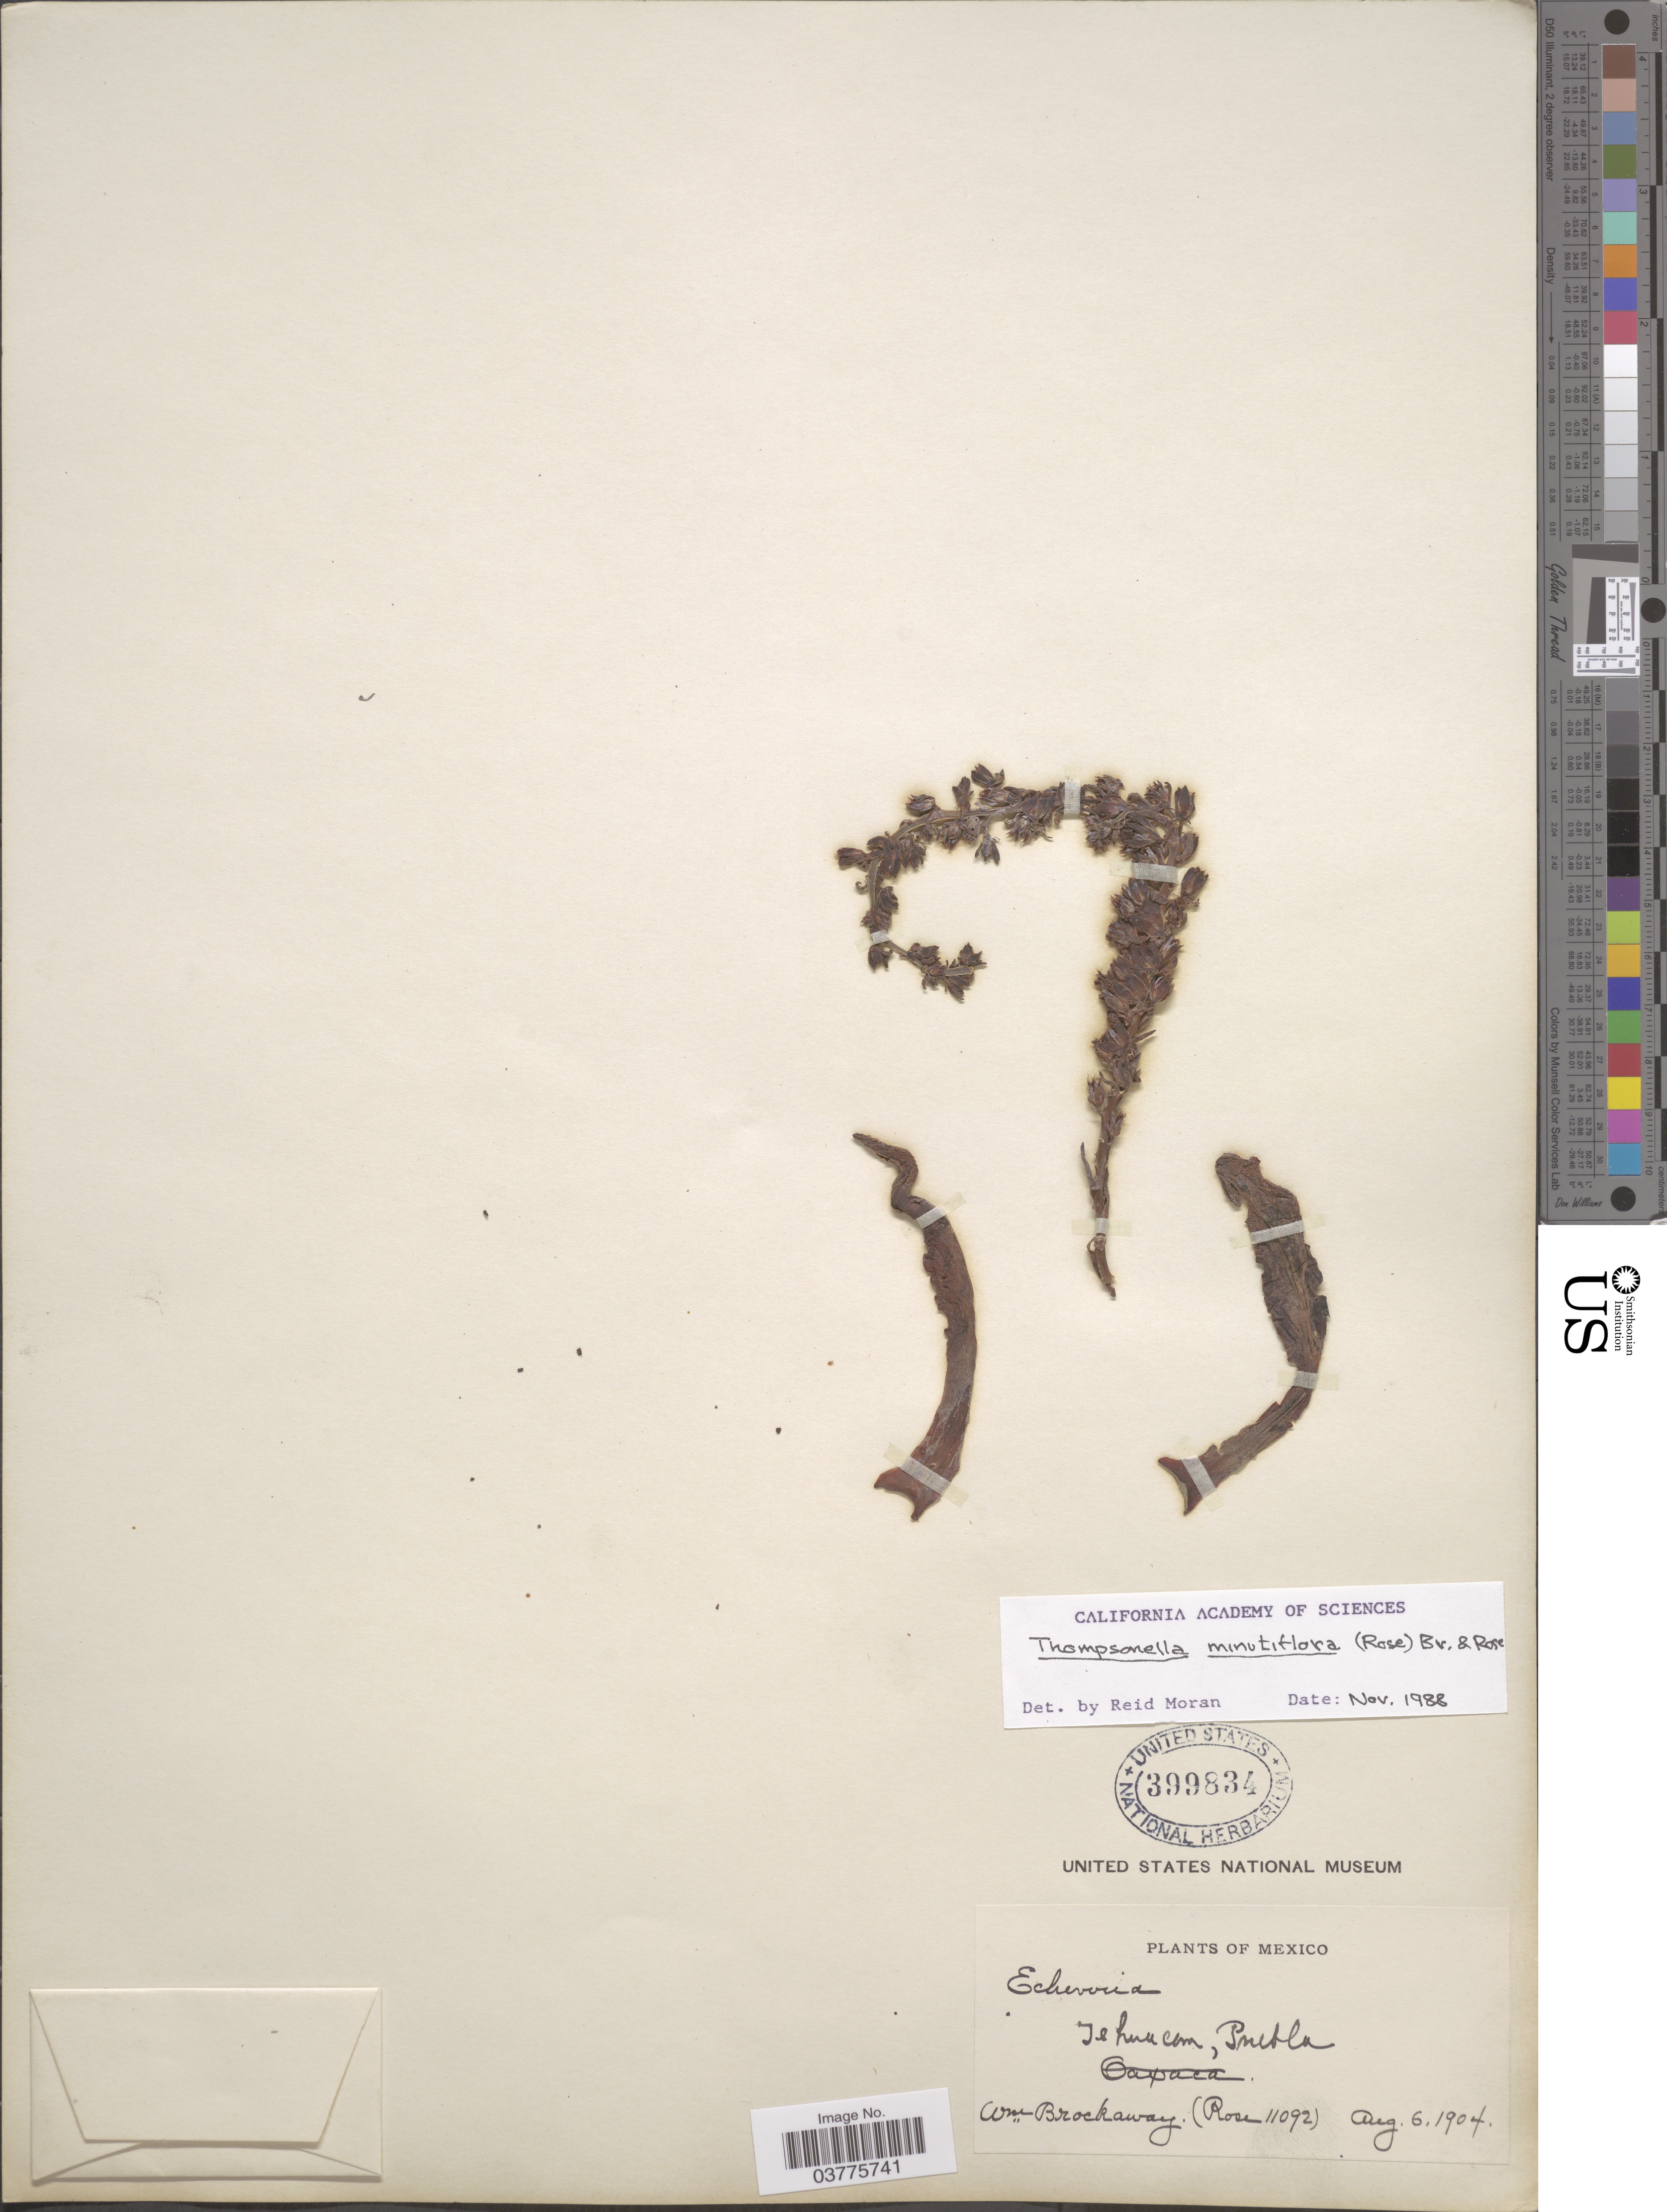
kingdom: Plantae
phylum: Tracheophyta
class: Magnoliopsida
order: Saxifragales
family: Crassulaceae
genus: Thompsonella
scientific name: Thompsonella minutiflora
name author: (Rose) Britton & Rose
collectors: W. Brockaway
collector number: Rose11092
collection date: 1904-08-06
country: Mexico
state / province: Puebla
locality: Tehuacan.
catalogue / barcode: US 399834